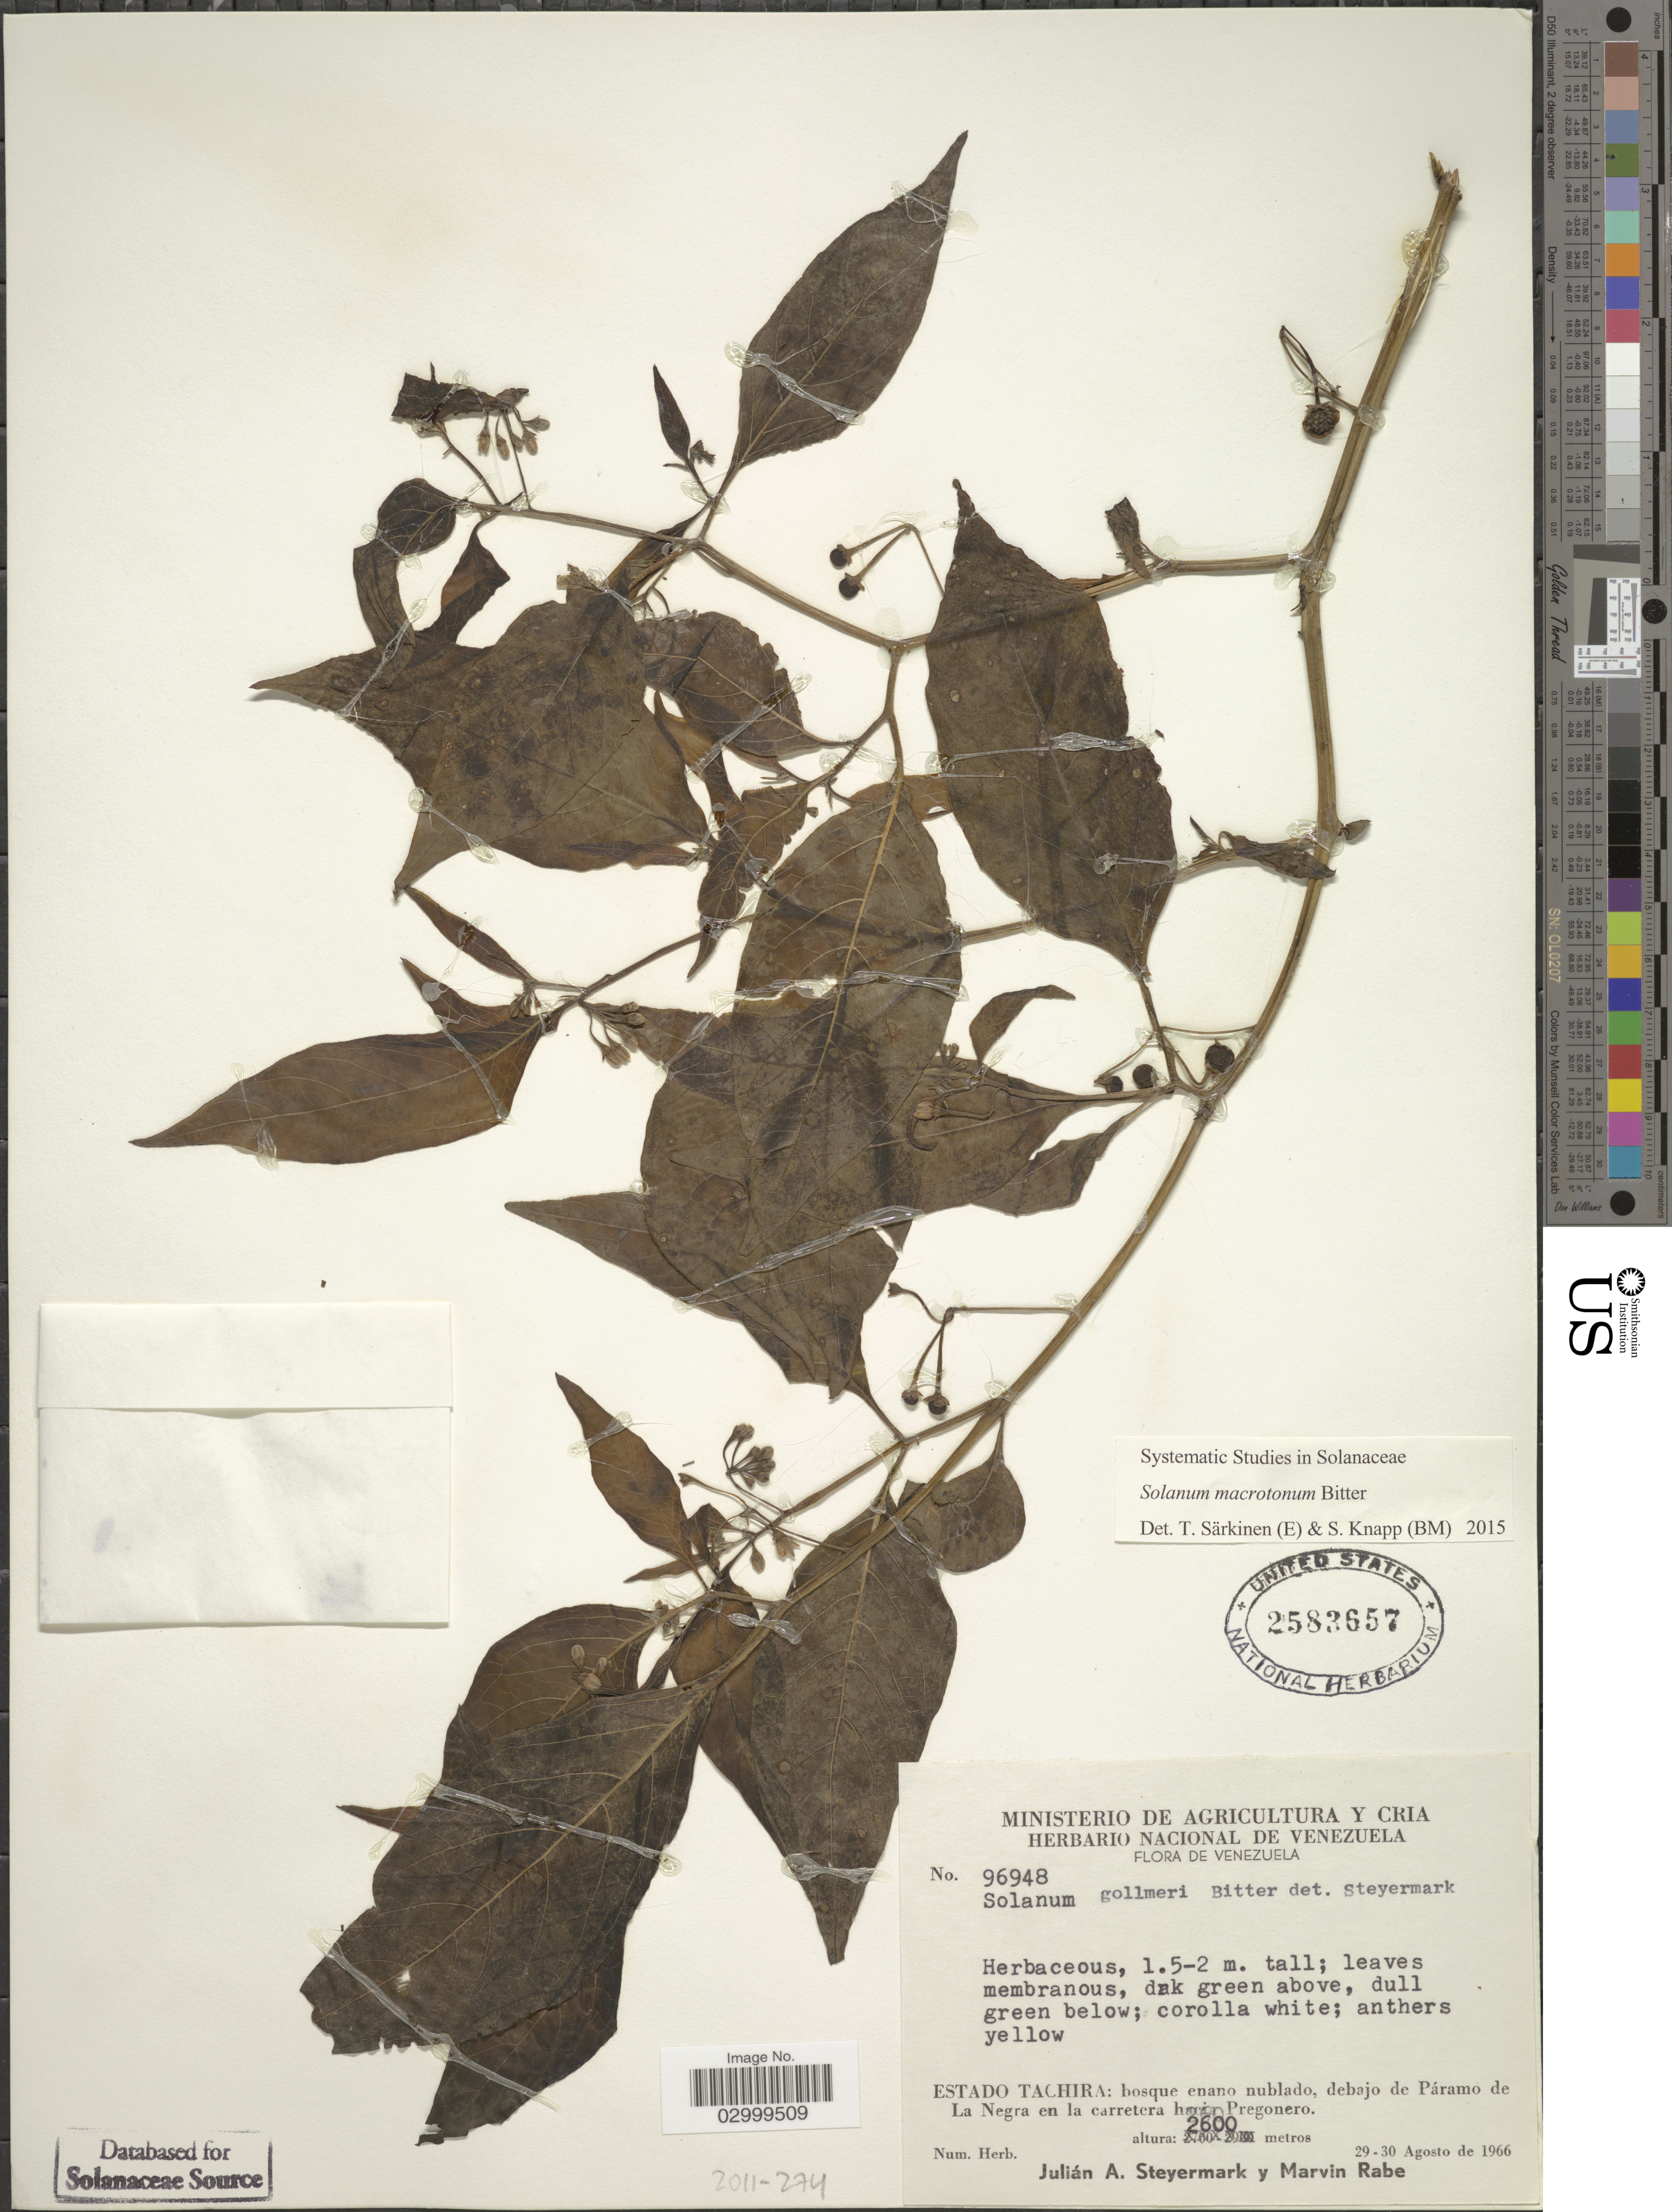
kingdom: Plantae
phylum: Tracheophyta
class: Magnoliopsida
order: Solanales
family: Solanaceae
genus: Solanum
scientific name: Solanum macrotonum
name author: Bitter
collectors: J. Steyermark & M. Rabe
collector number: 96948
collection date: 1966-08-29/1966-08-30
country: Venezuela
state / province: Tachira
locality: Debajo de Páramo de La Negra en la carretera hacia Pregonero.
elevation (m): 2600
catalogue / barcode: US 2583657